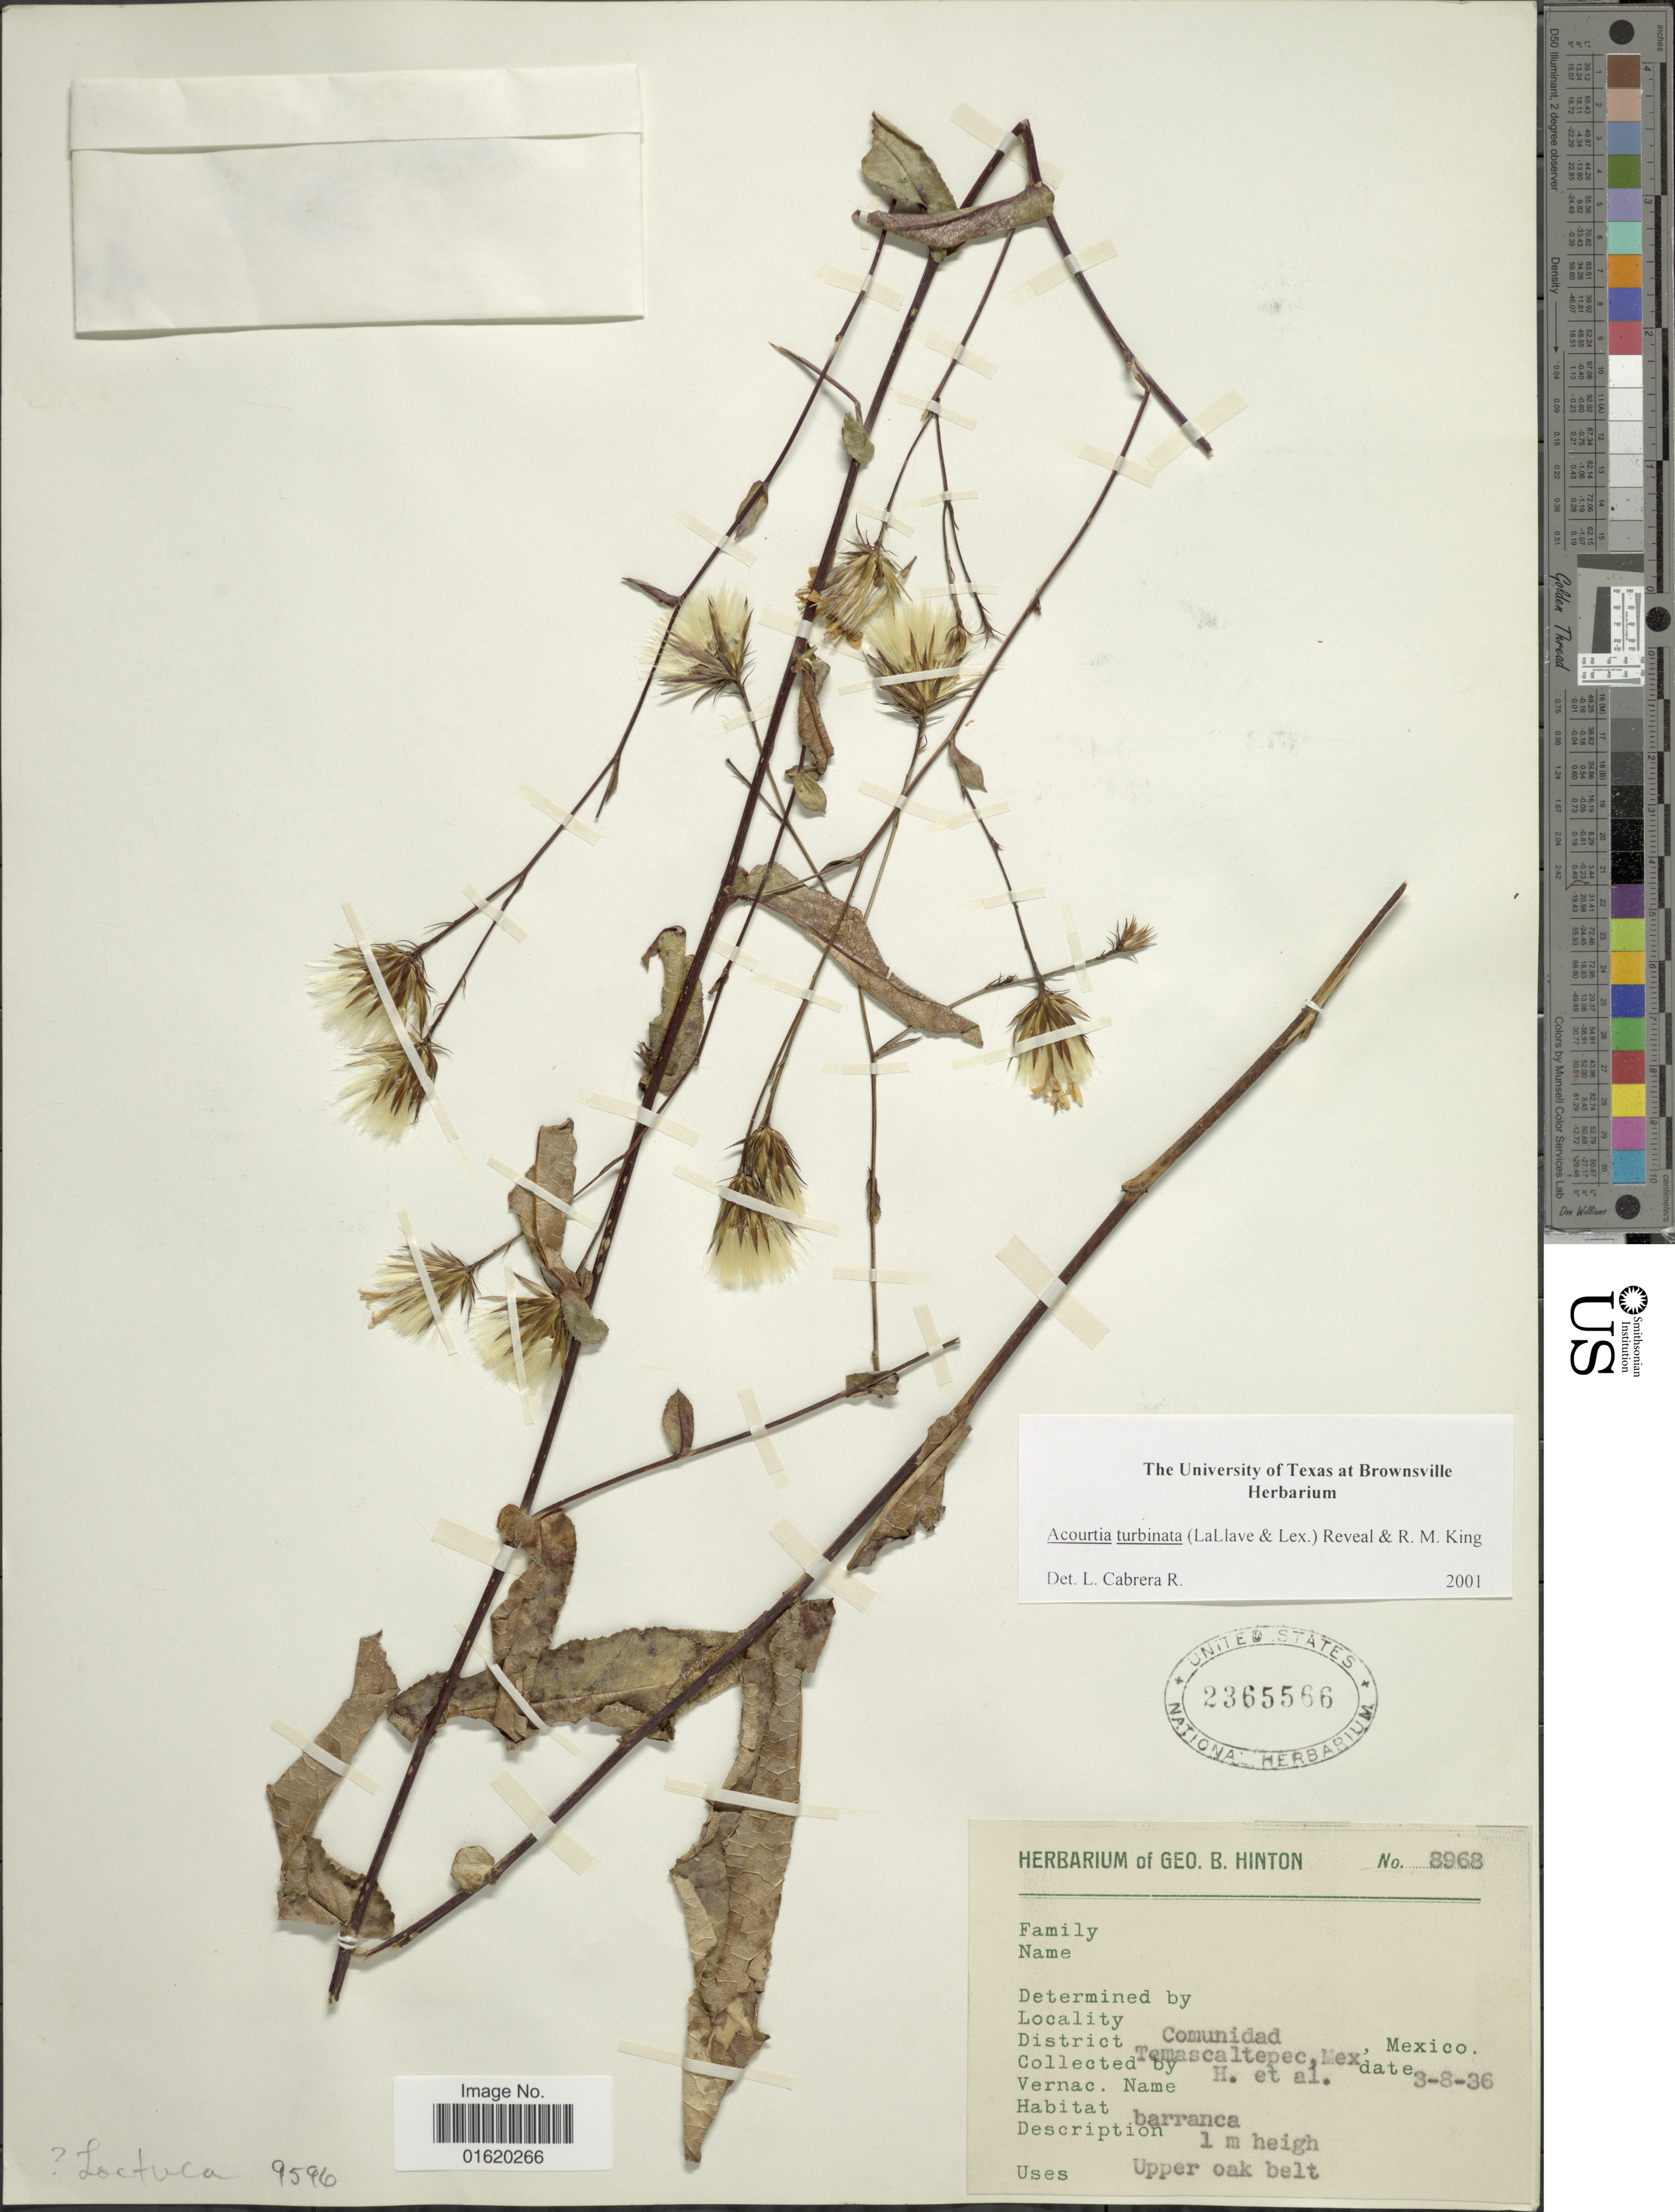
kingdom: Plantae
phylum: Tracheophyta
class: Magnoliopsida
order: Asterales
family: Asteraceae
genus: Acourtia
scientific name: Acourtia turbinata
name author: (La Llave & Lex.) Reveal & R.M. King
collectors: G. B. Hinton & et al.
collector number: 8968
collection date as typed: Transcribed d/m/y: 3/8/36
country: Mexico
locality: Comunidad, District Temascaltepec, Barranca, upper oak belt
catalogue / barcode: US 2365566